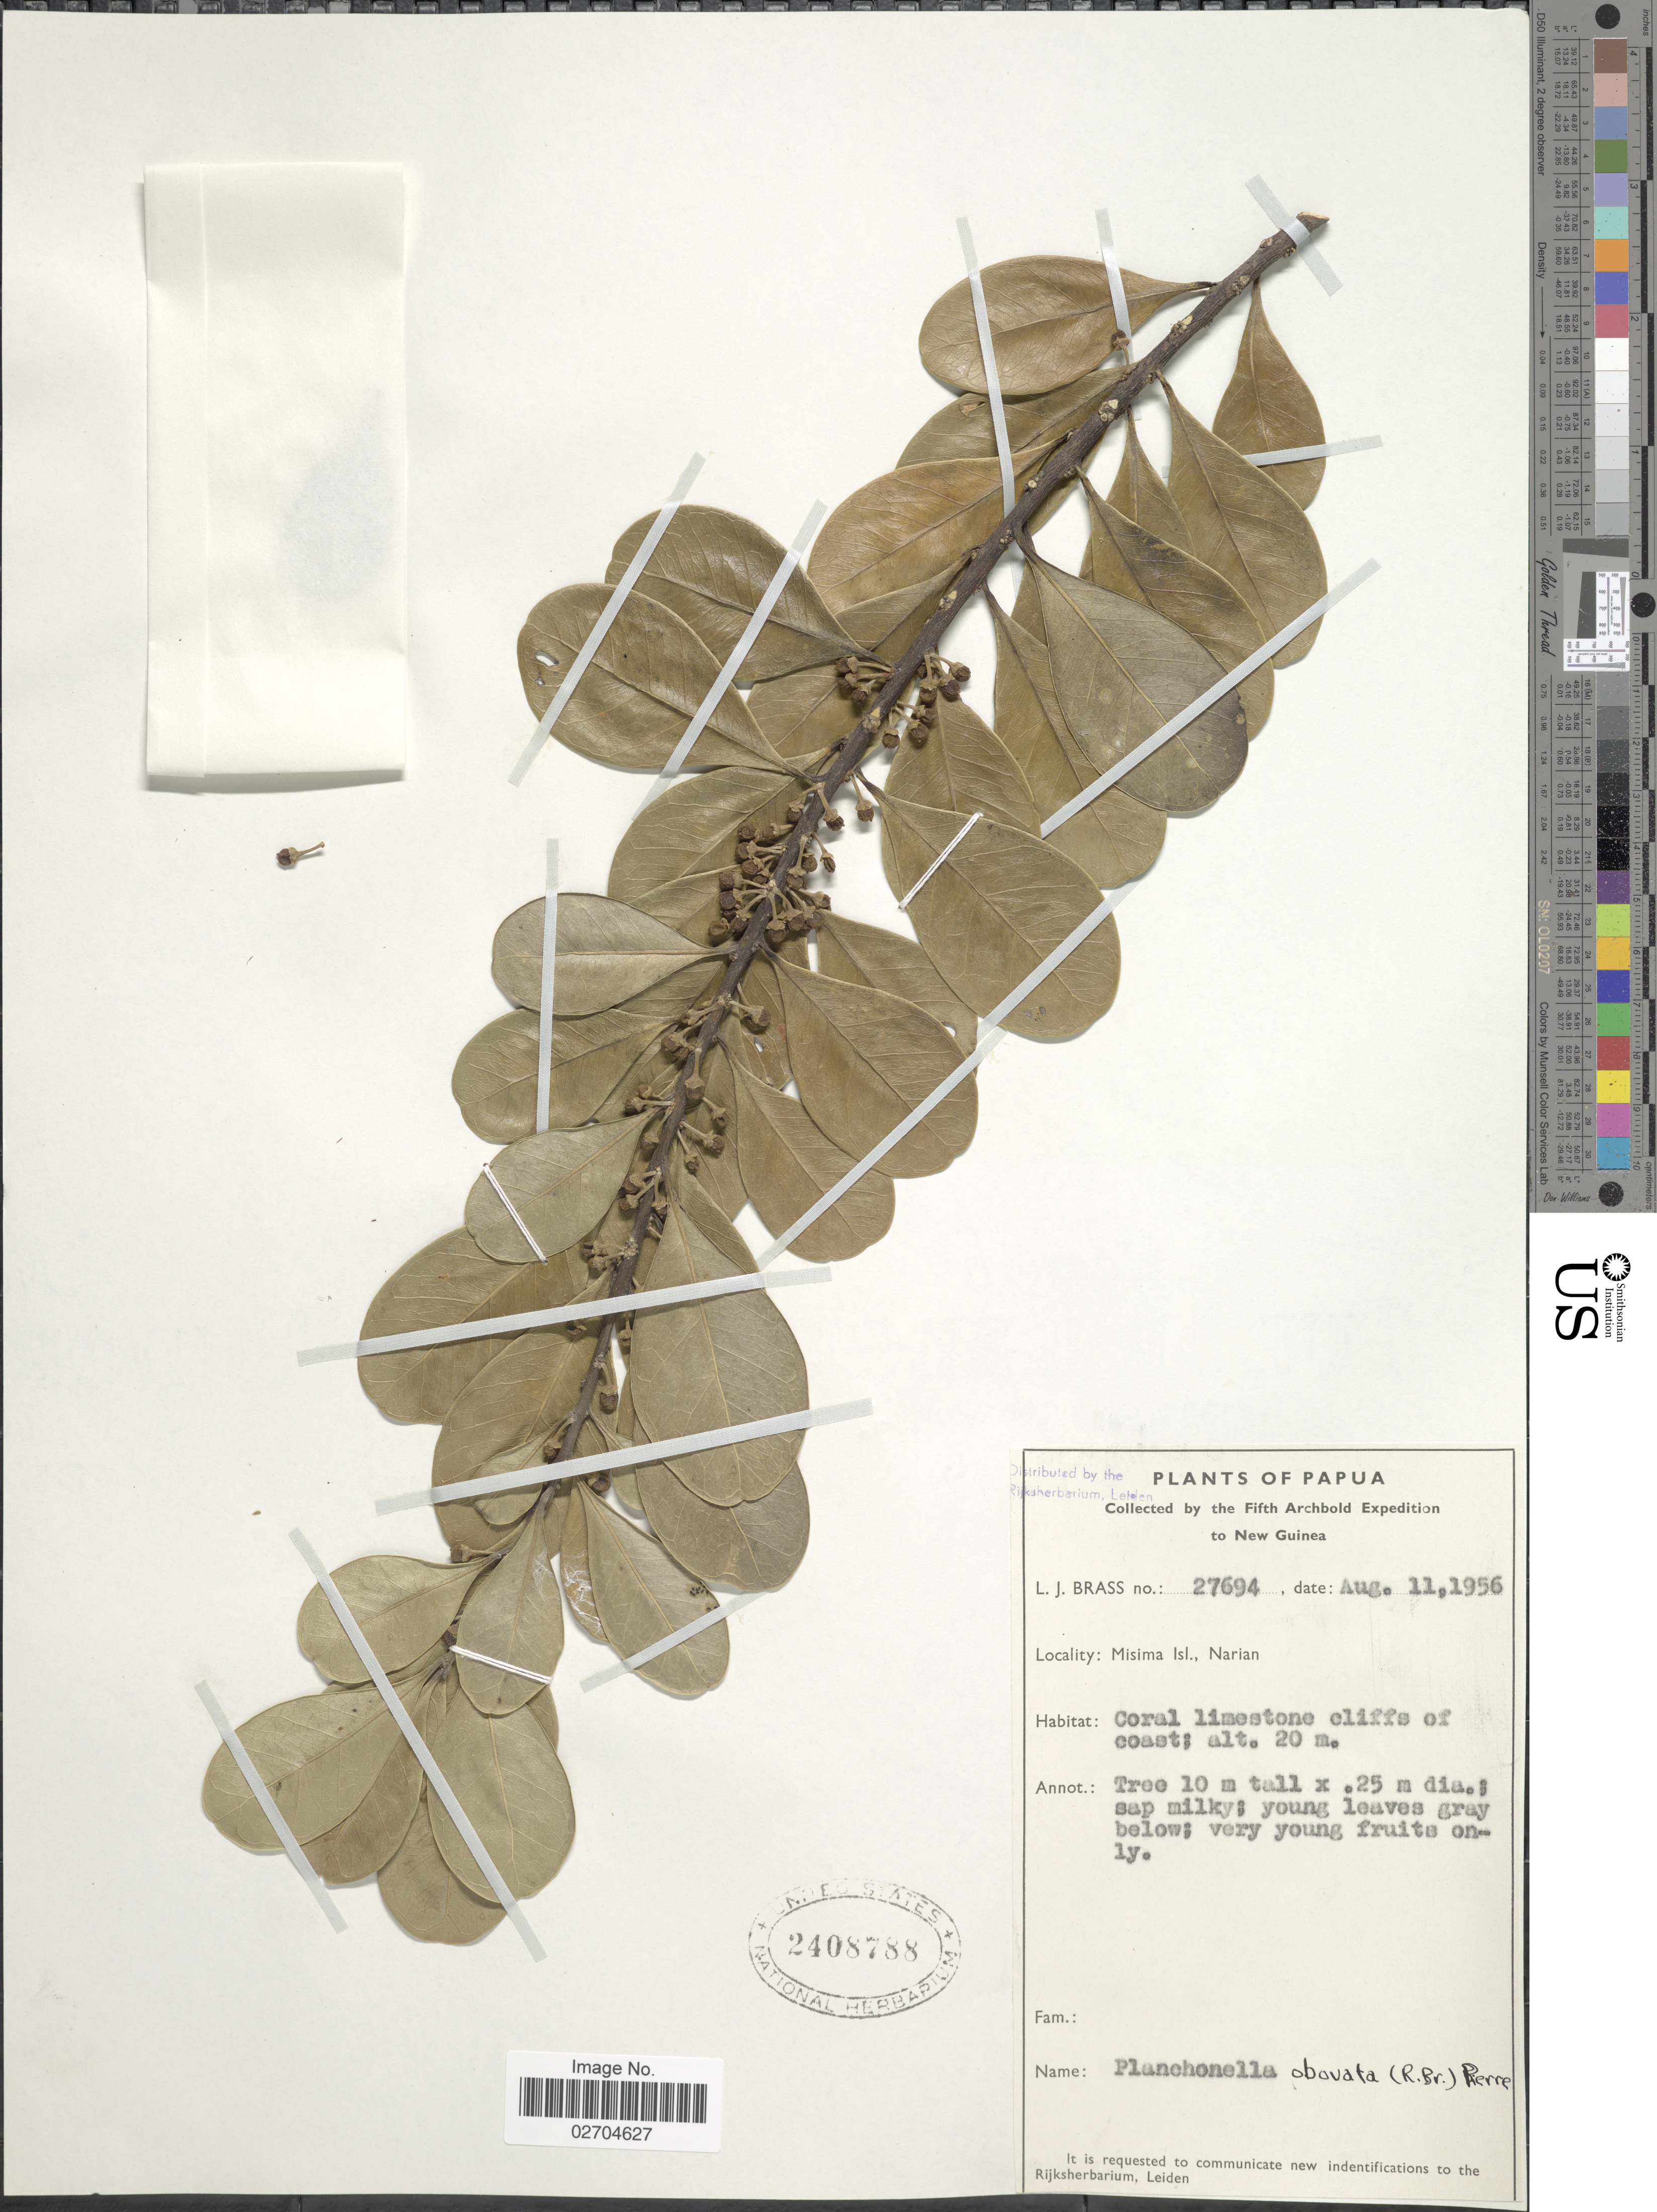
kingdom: Plantae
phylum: Tracheophyta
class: Magnoliopsida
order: Ericales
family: Sapotaceae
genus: Planchonella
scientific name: Planchonella obovata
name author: (R. Br.) Pierre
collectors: L. J. Brass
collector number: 27694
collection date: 1956-08-11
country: Papua New Guinea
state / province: Milne Bay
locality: Papaua, New Guinea. Misima Isl. Narian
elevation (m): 20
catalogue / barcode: US 2408788